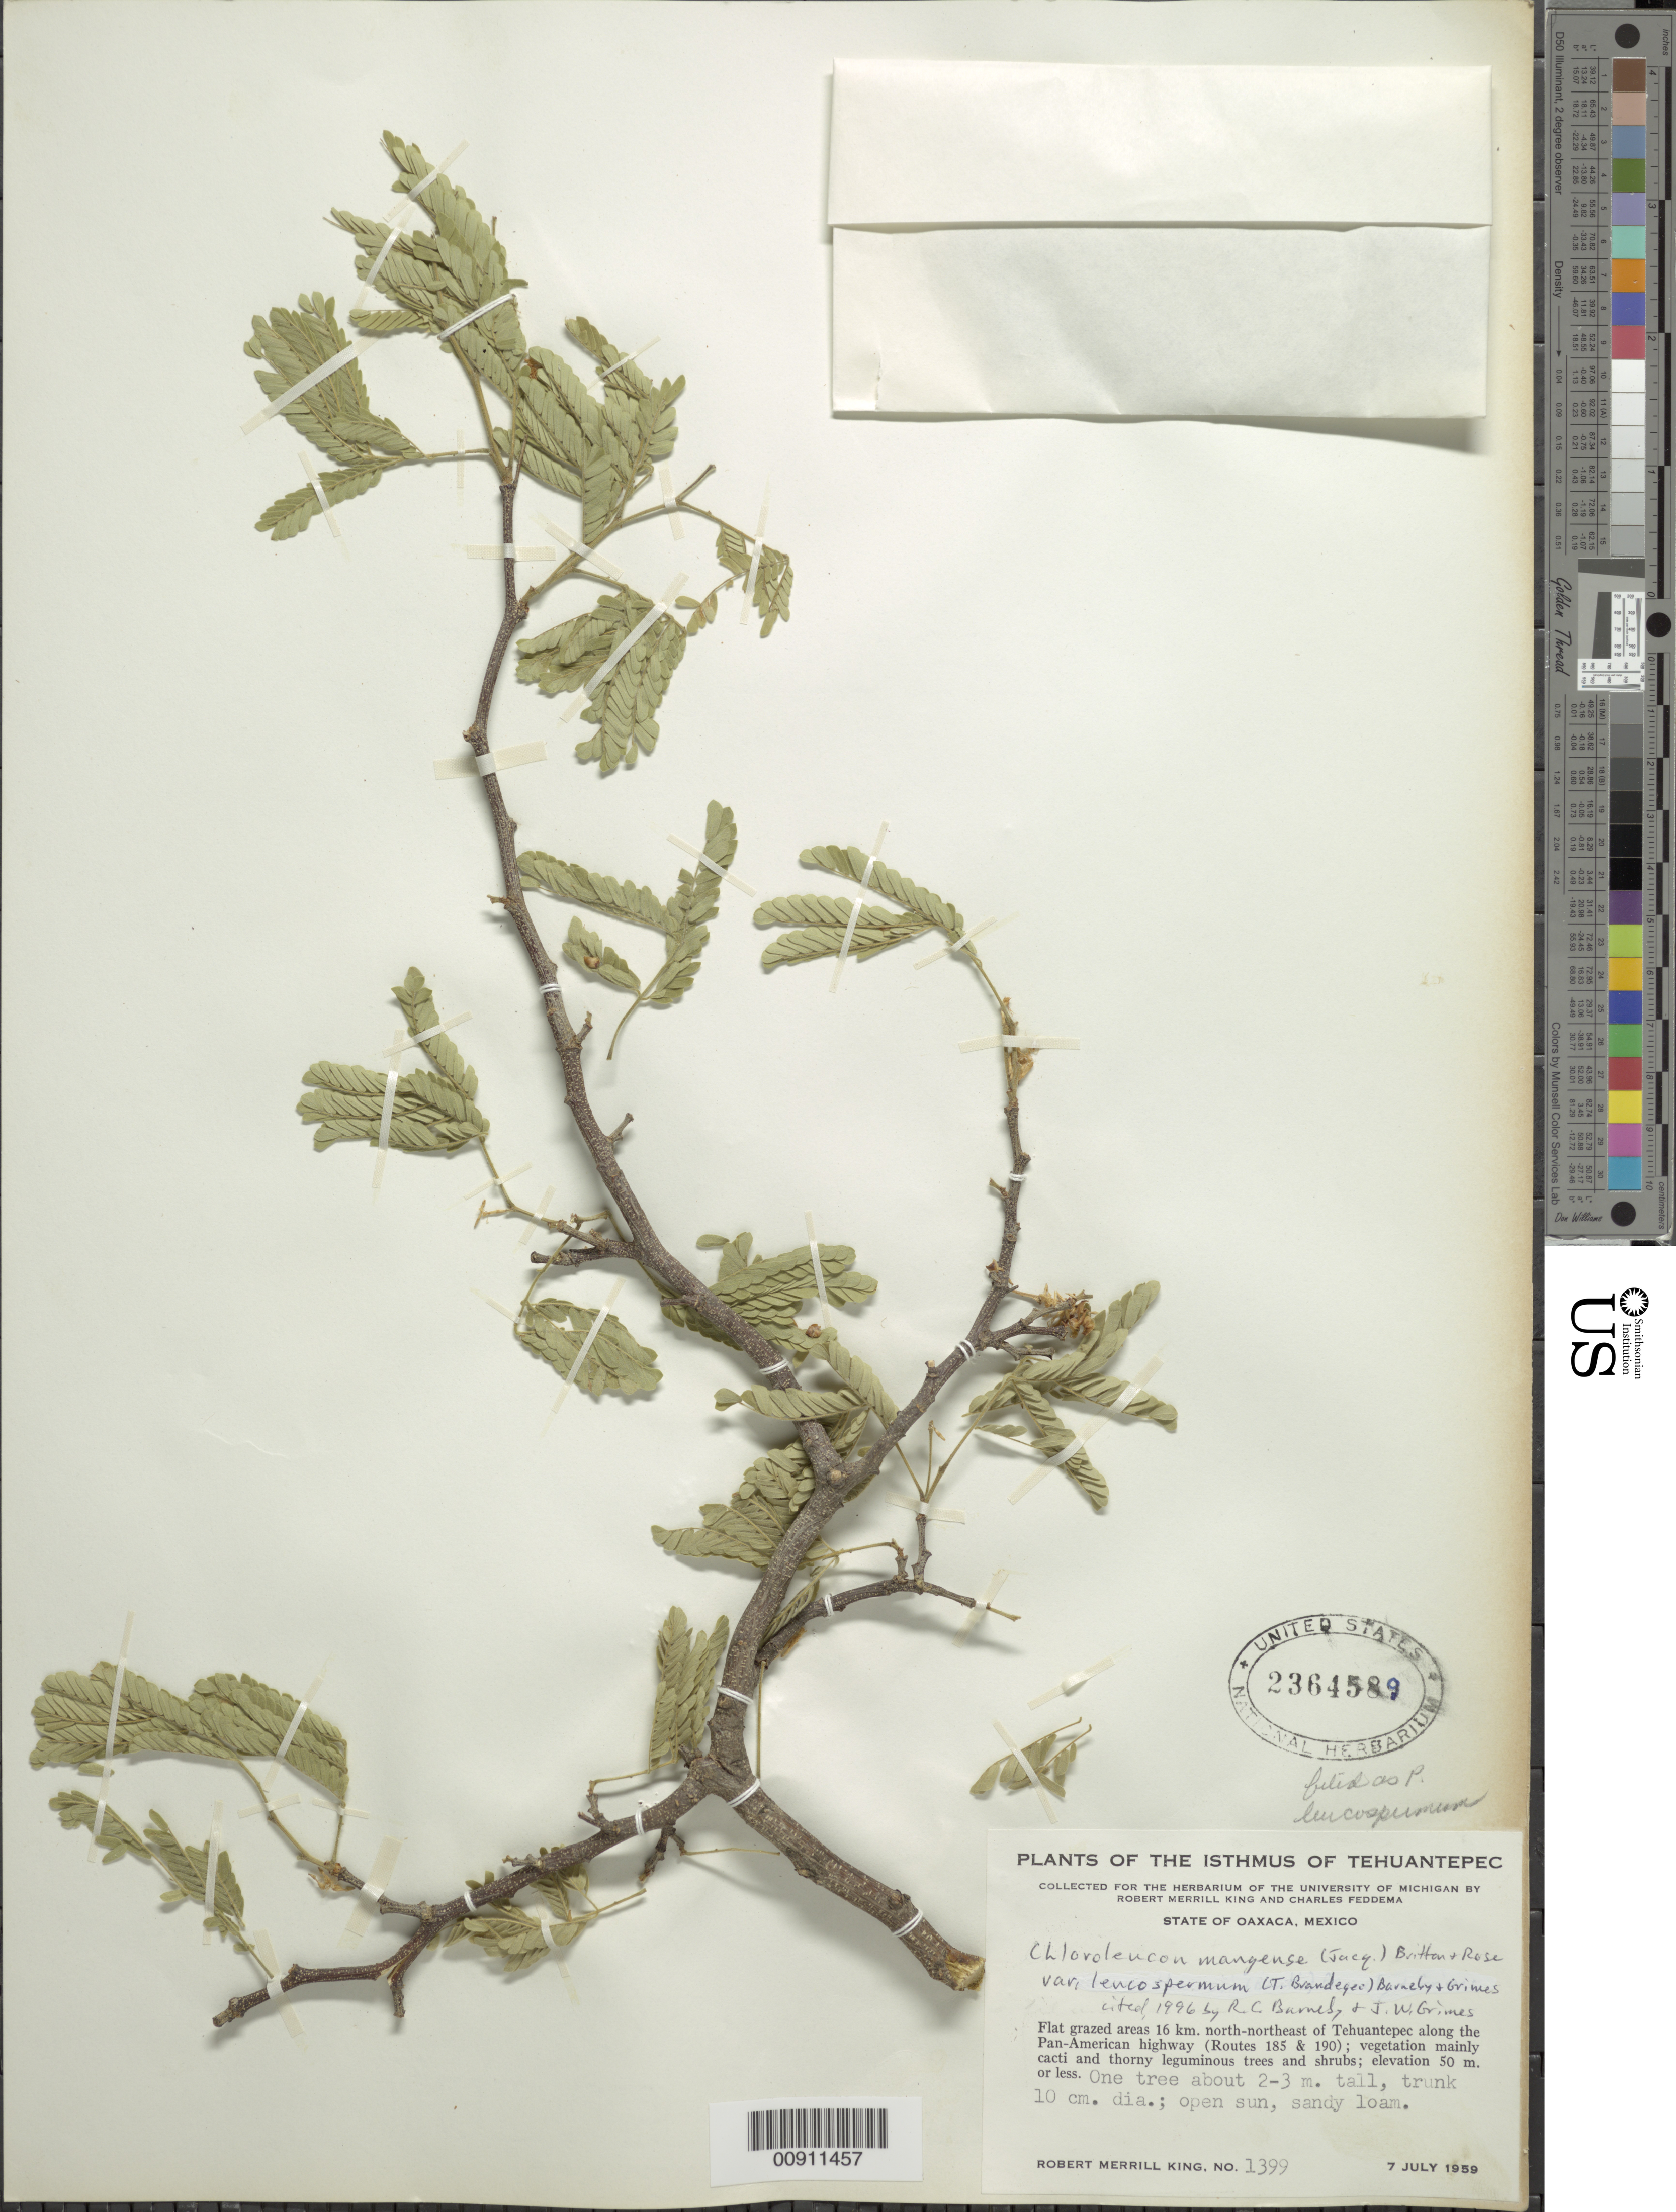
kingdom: Plantae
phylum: Tracheophyta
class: Magnoliopsida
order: Fabales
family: Fabaceae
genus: Chloroleucon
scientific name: Chloroleucon mangense var. leucospermum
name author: (Brandegee) Barneby & J.W. Grimes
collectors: R. M. King & C. Feddema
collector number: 1399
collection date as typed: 07 Jul 1959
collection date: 1959-07-07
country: Mexico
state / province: Oaxaca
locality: Flat grazed areas 16 km. north-northeast of Tehuantepec along the Pan-American highway (Routes 185 & 190).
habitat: Open sun, sandy loam. Vegetation mainly cacti and thorny leguminous trees and shrubs.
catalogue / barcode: US 2364589